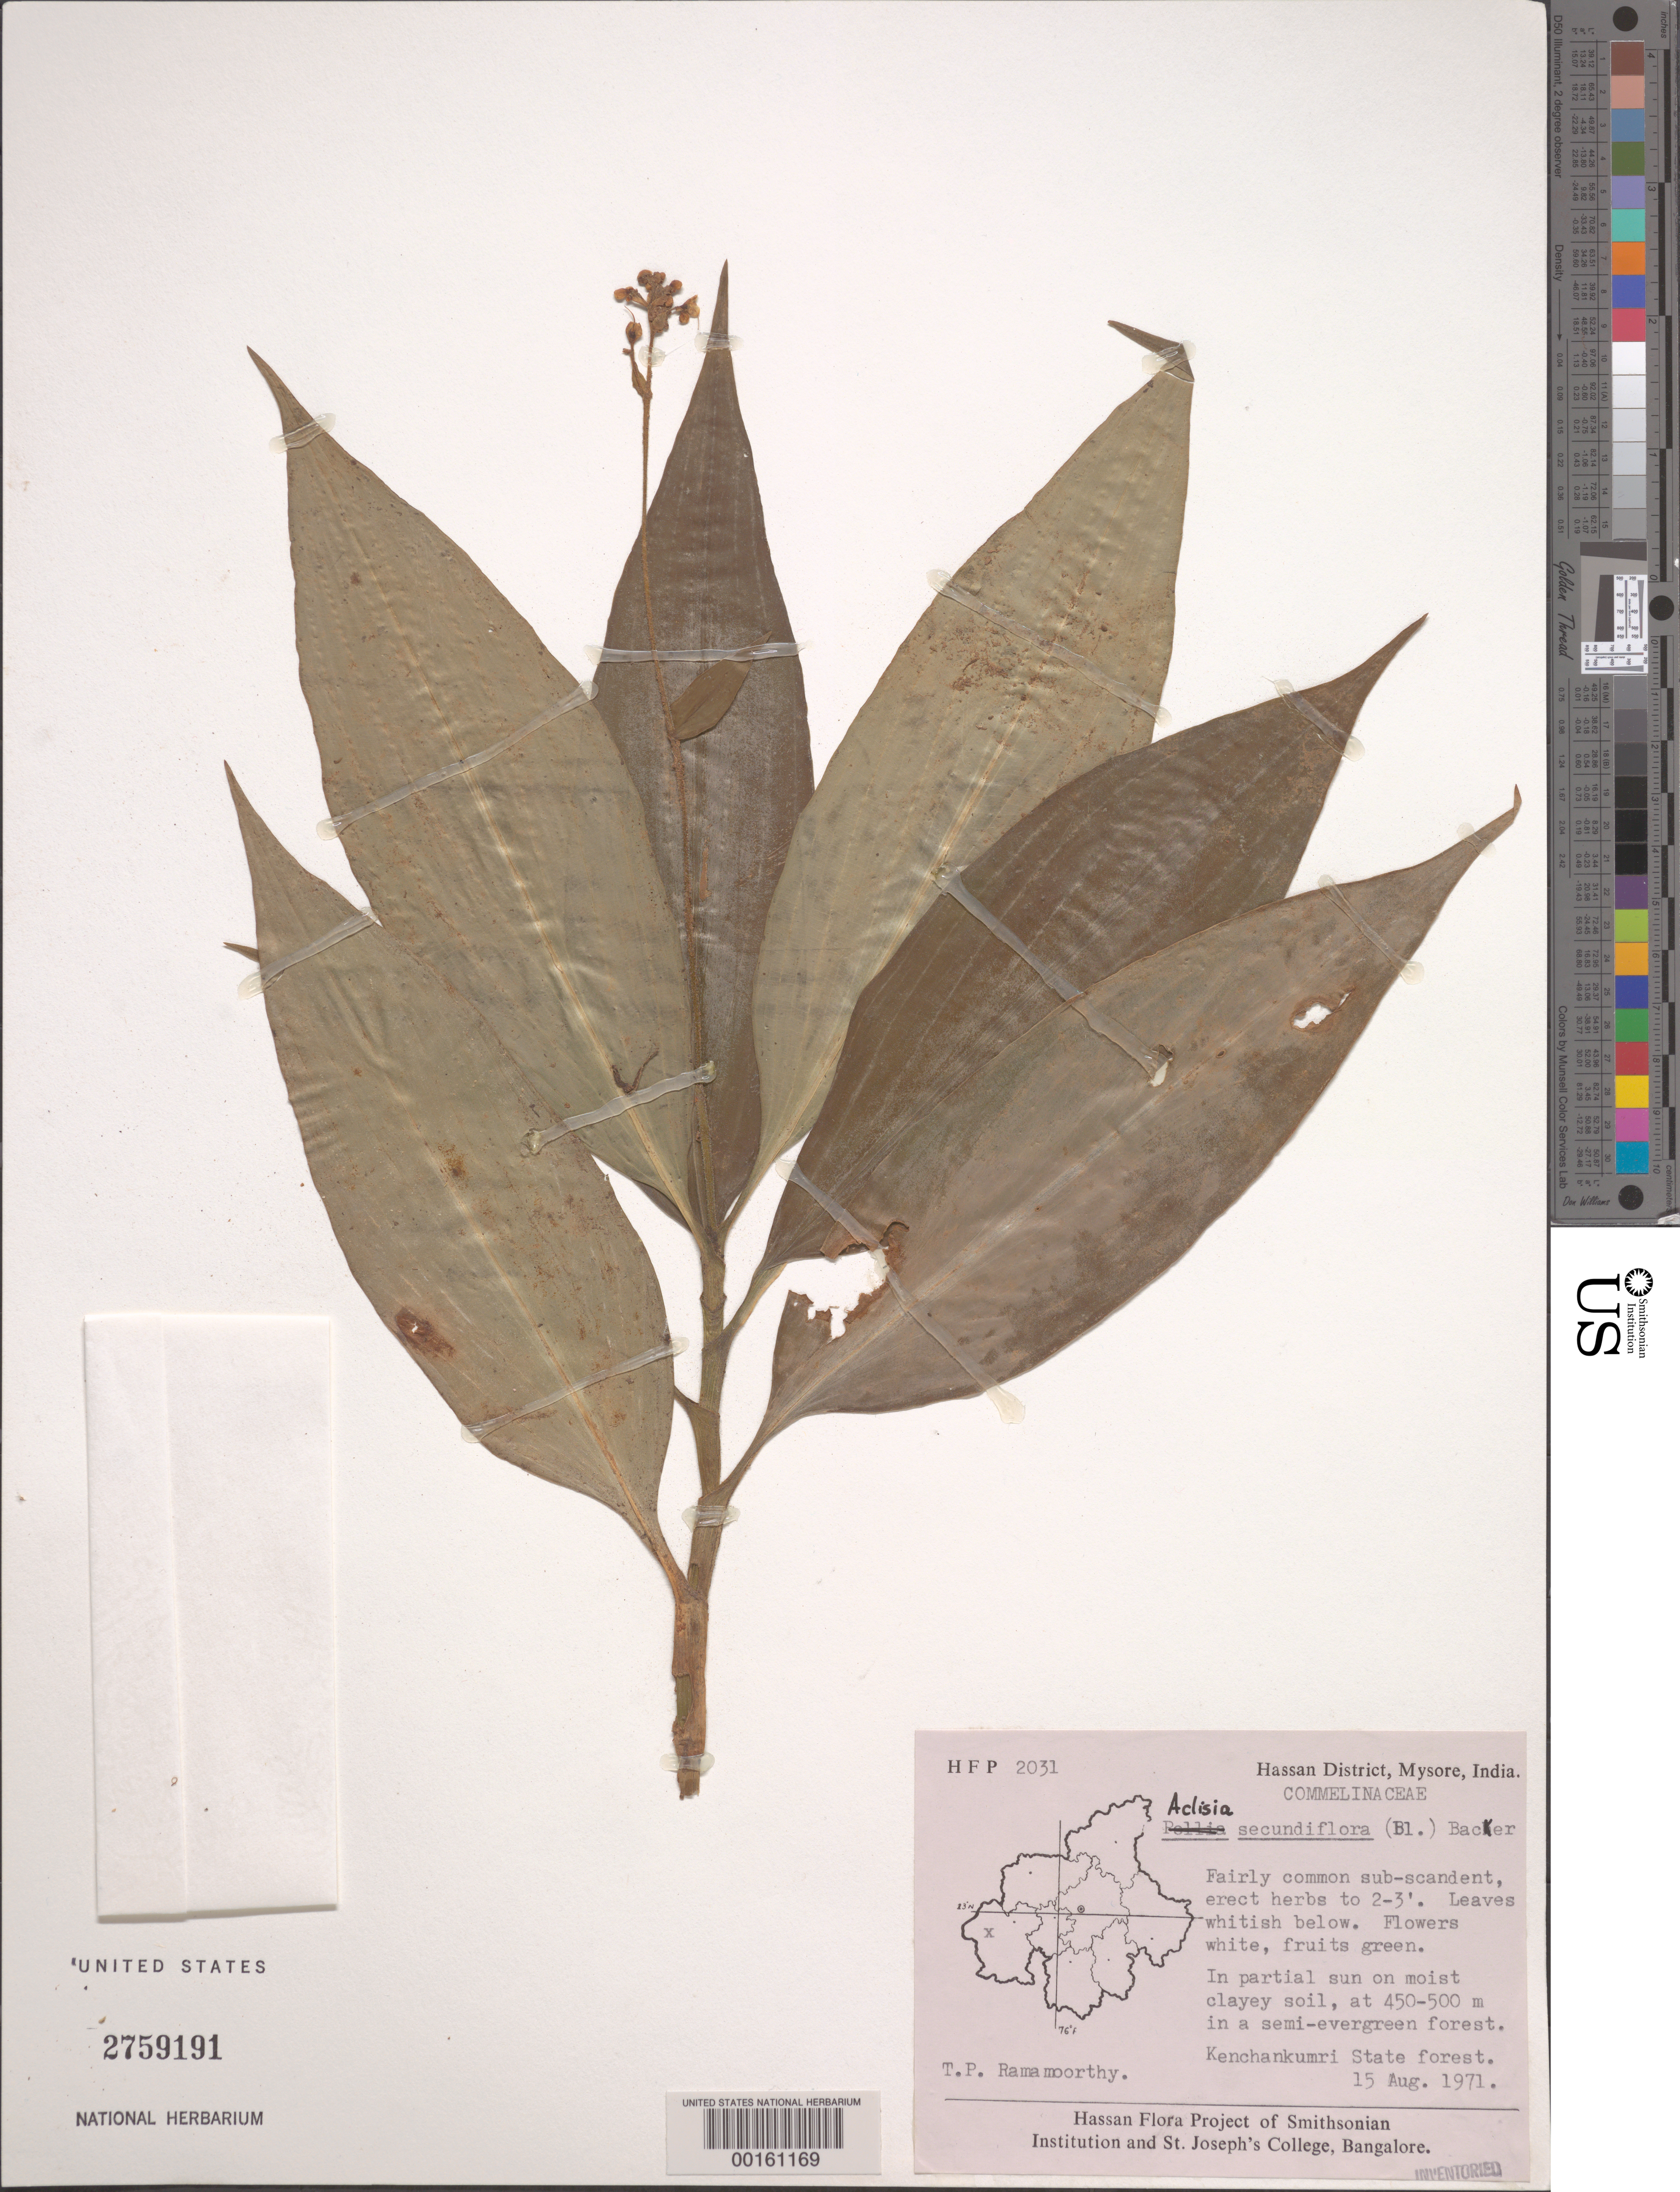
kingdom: Plantae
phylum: Tracheophyta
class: Liliopsida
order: Commelinales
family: Commelinaceae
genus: Pollia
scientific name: Pollia secundiflora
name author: (Blume) Bakh. f.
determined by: Faden, Robert B., (US), Smithsonian Institution - National Museum of Natural History (UNITED STATES)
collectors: T. P. Ramamoorthy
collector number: Hfp2031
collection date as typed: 15 Aug 1971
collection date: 1971-08-15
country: India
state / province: Karnataka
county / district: Hassan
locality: Kenchankumri state forest, mysore state [mysore state = karnataka.]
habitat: Partial sun on moist clayey soil in semi-evergreen forest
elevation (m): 450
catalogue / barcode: US 2759191